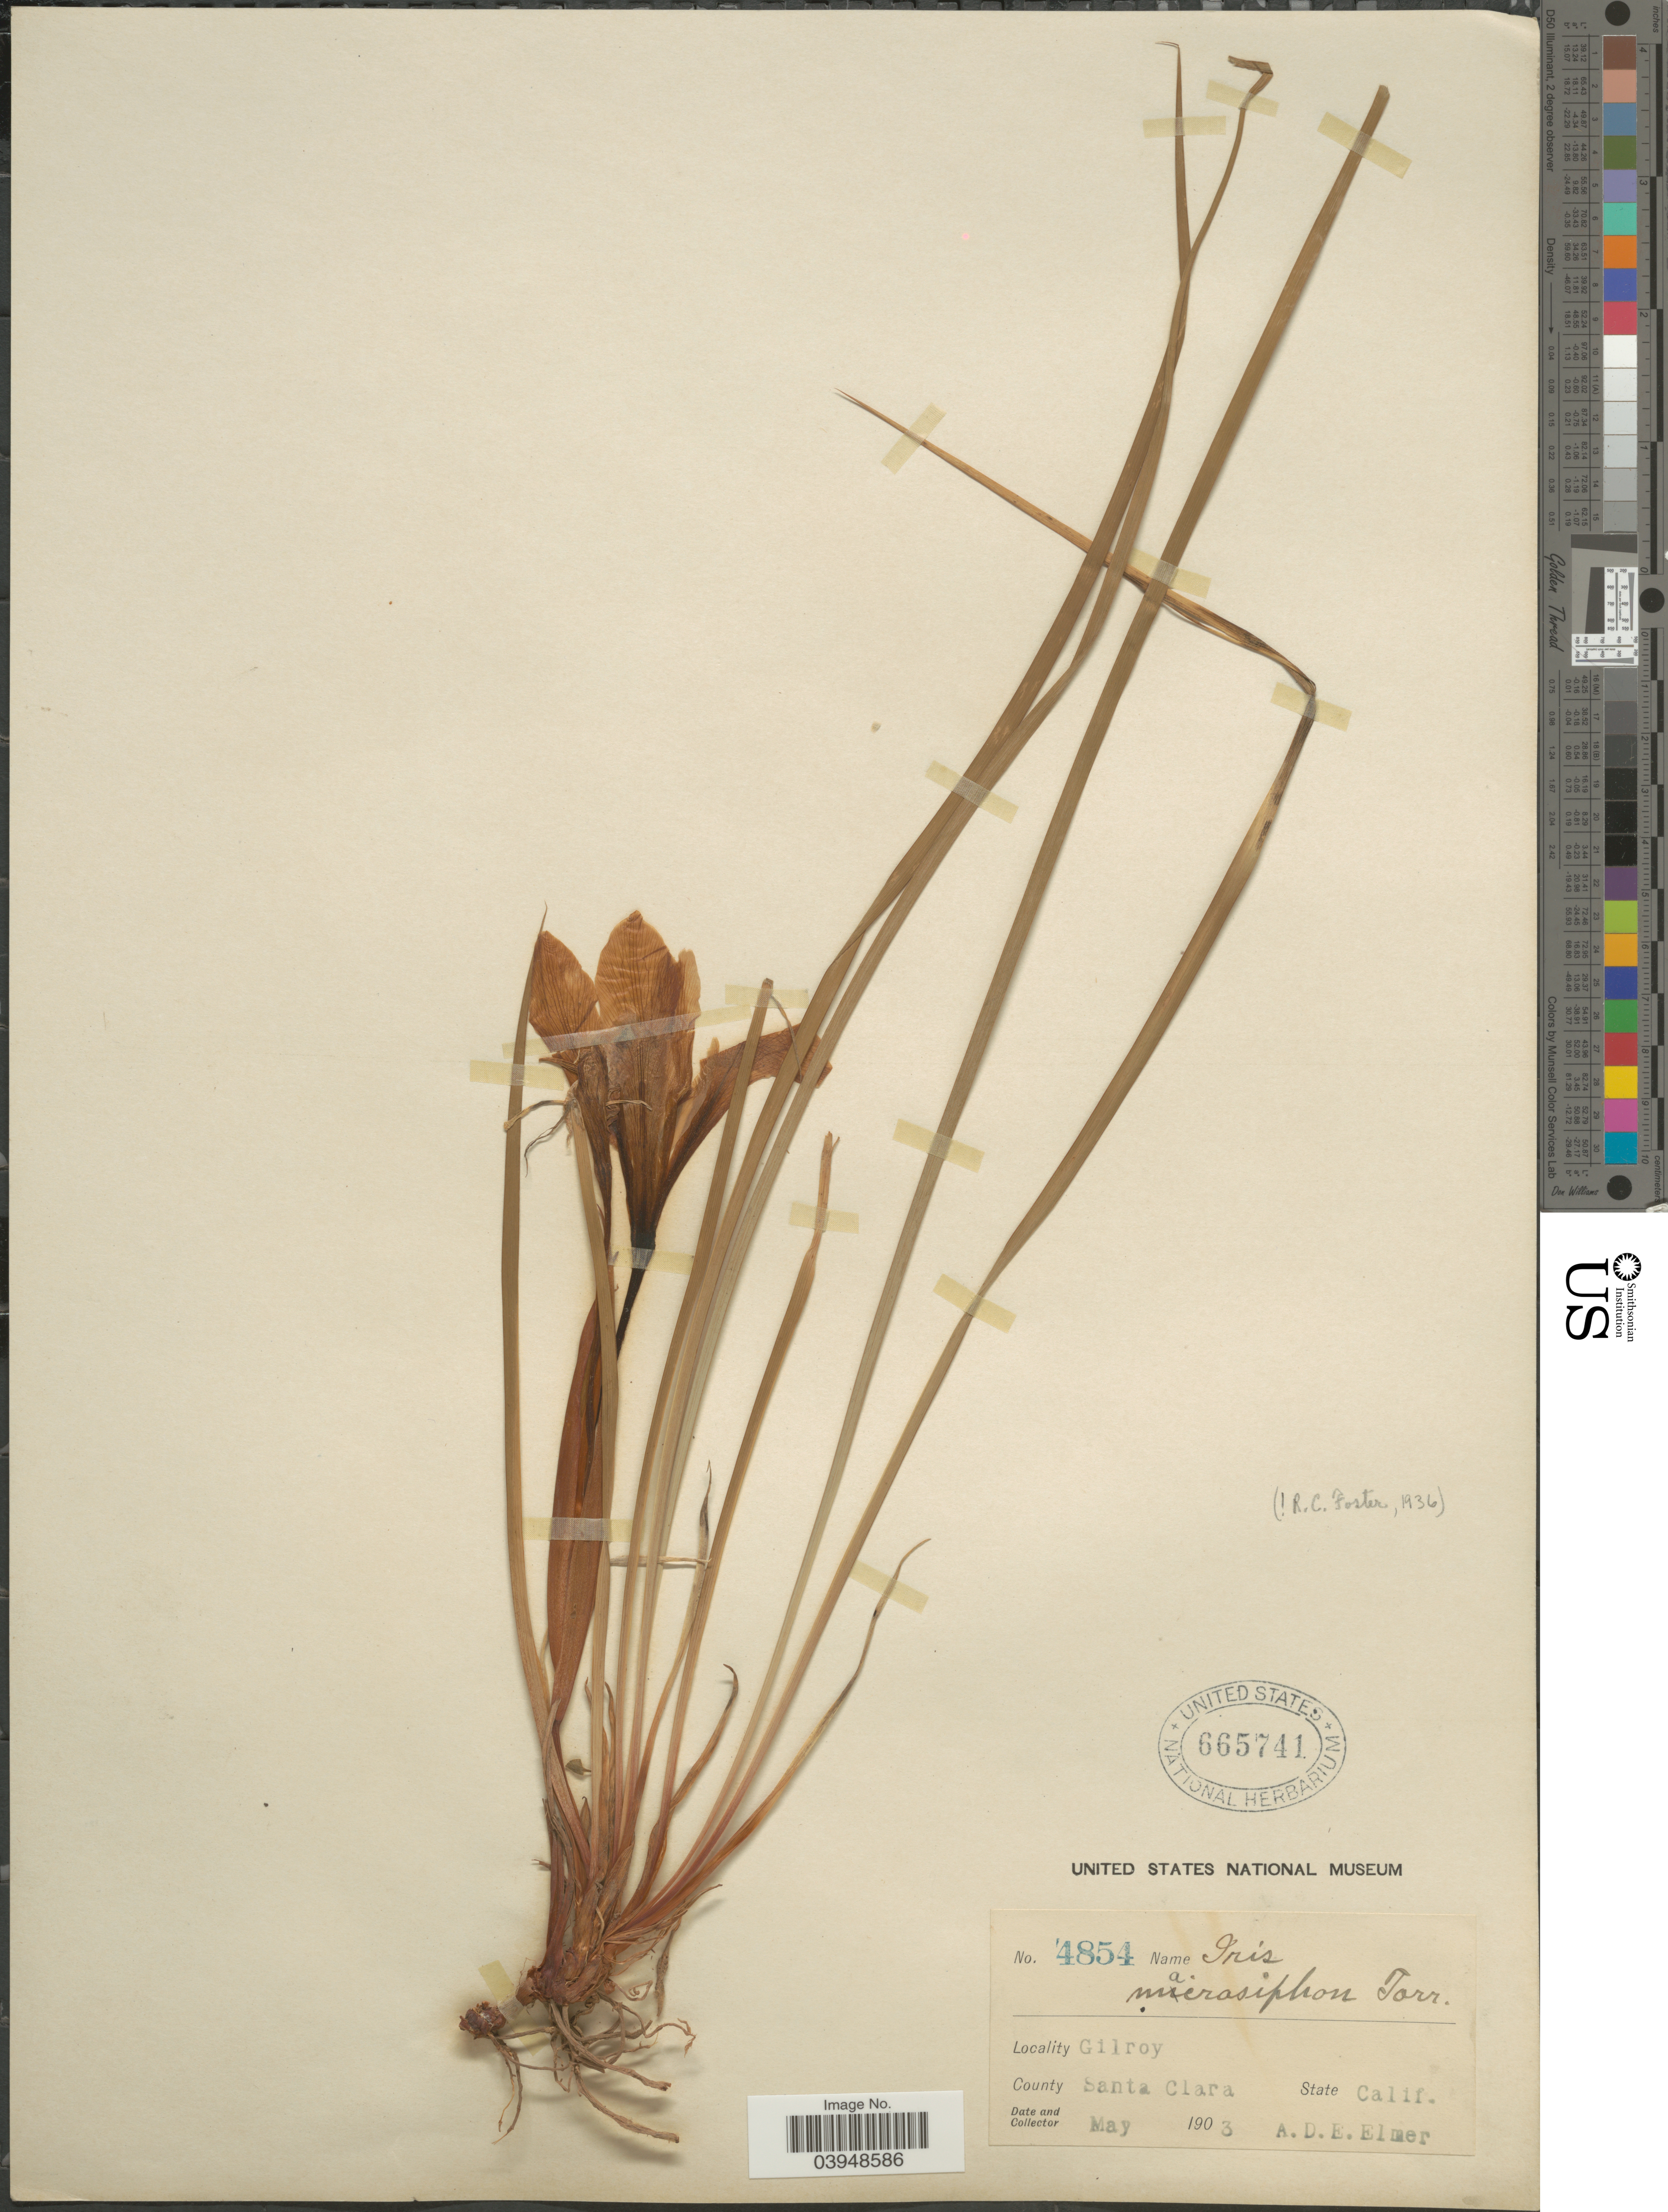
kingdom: Plantae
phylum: Tracheophyta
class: Liliopsida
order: Asparagales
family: Iridaceae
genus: Iris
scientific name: Iris macrosiphon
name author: Torr.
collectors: A. D. E. Elmer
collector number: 4854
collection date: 1903-05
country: United States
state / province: California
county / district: Santa Clara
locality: Gilroy. County Santa Clara.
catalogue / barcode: US 665741